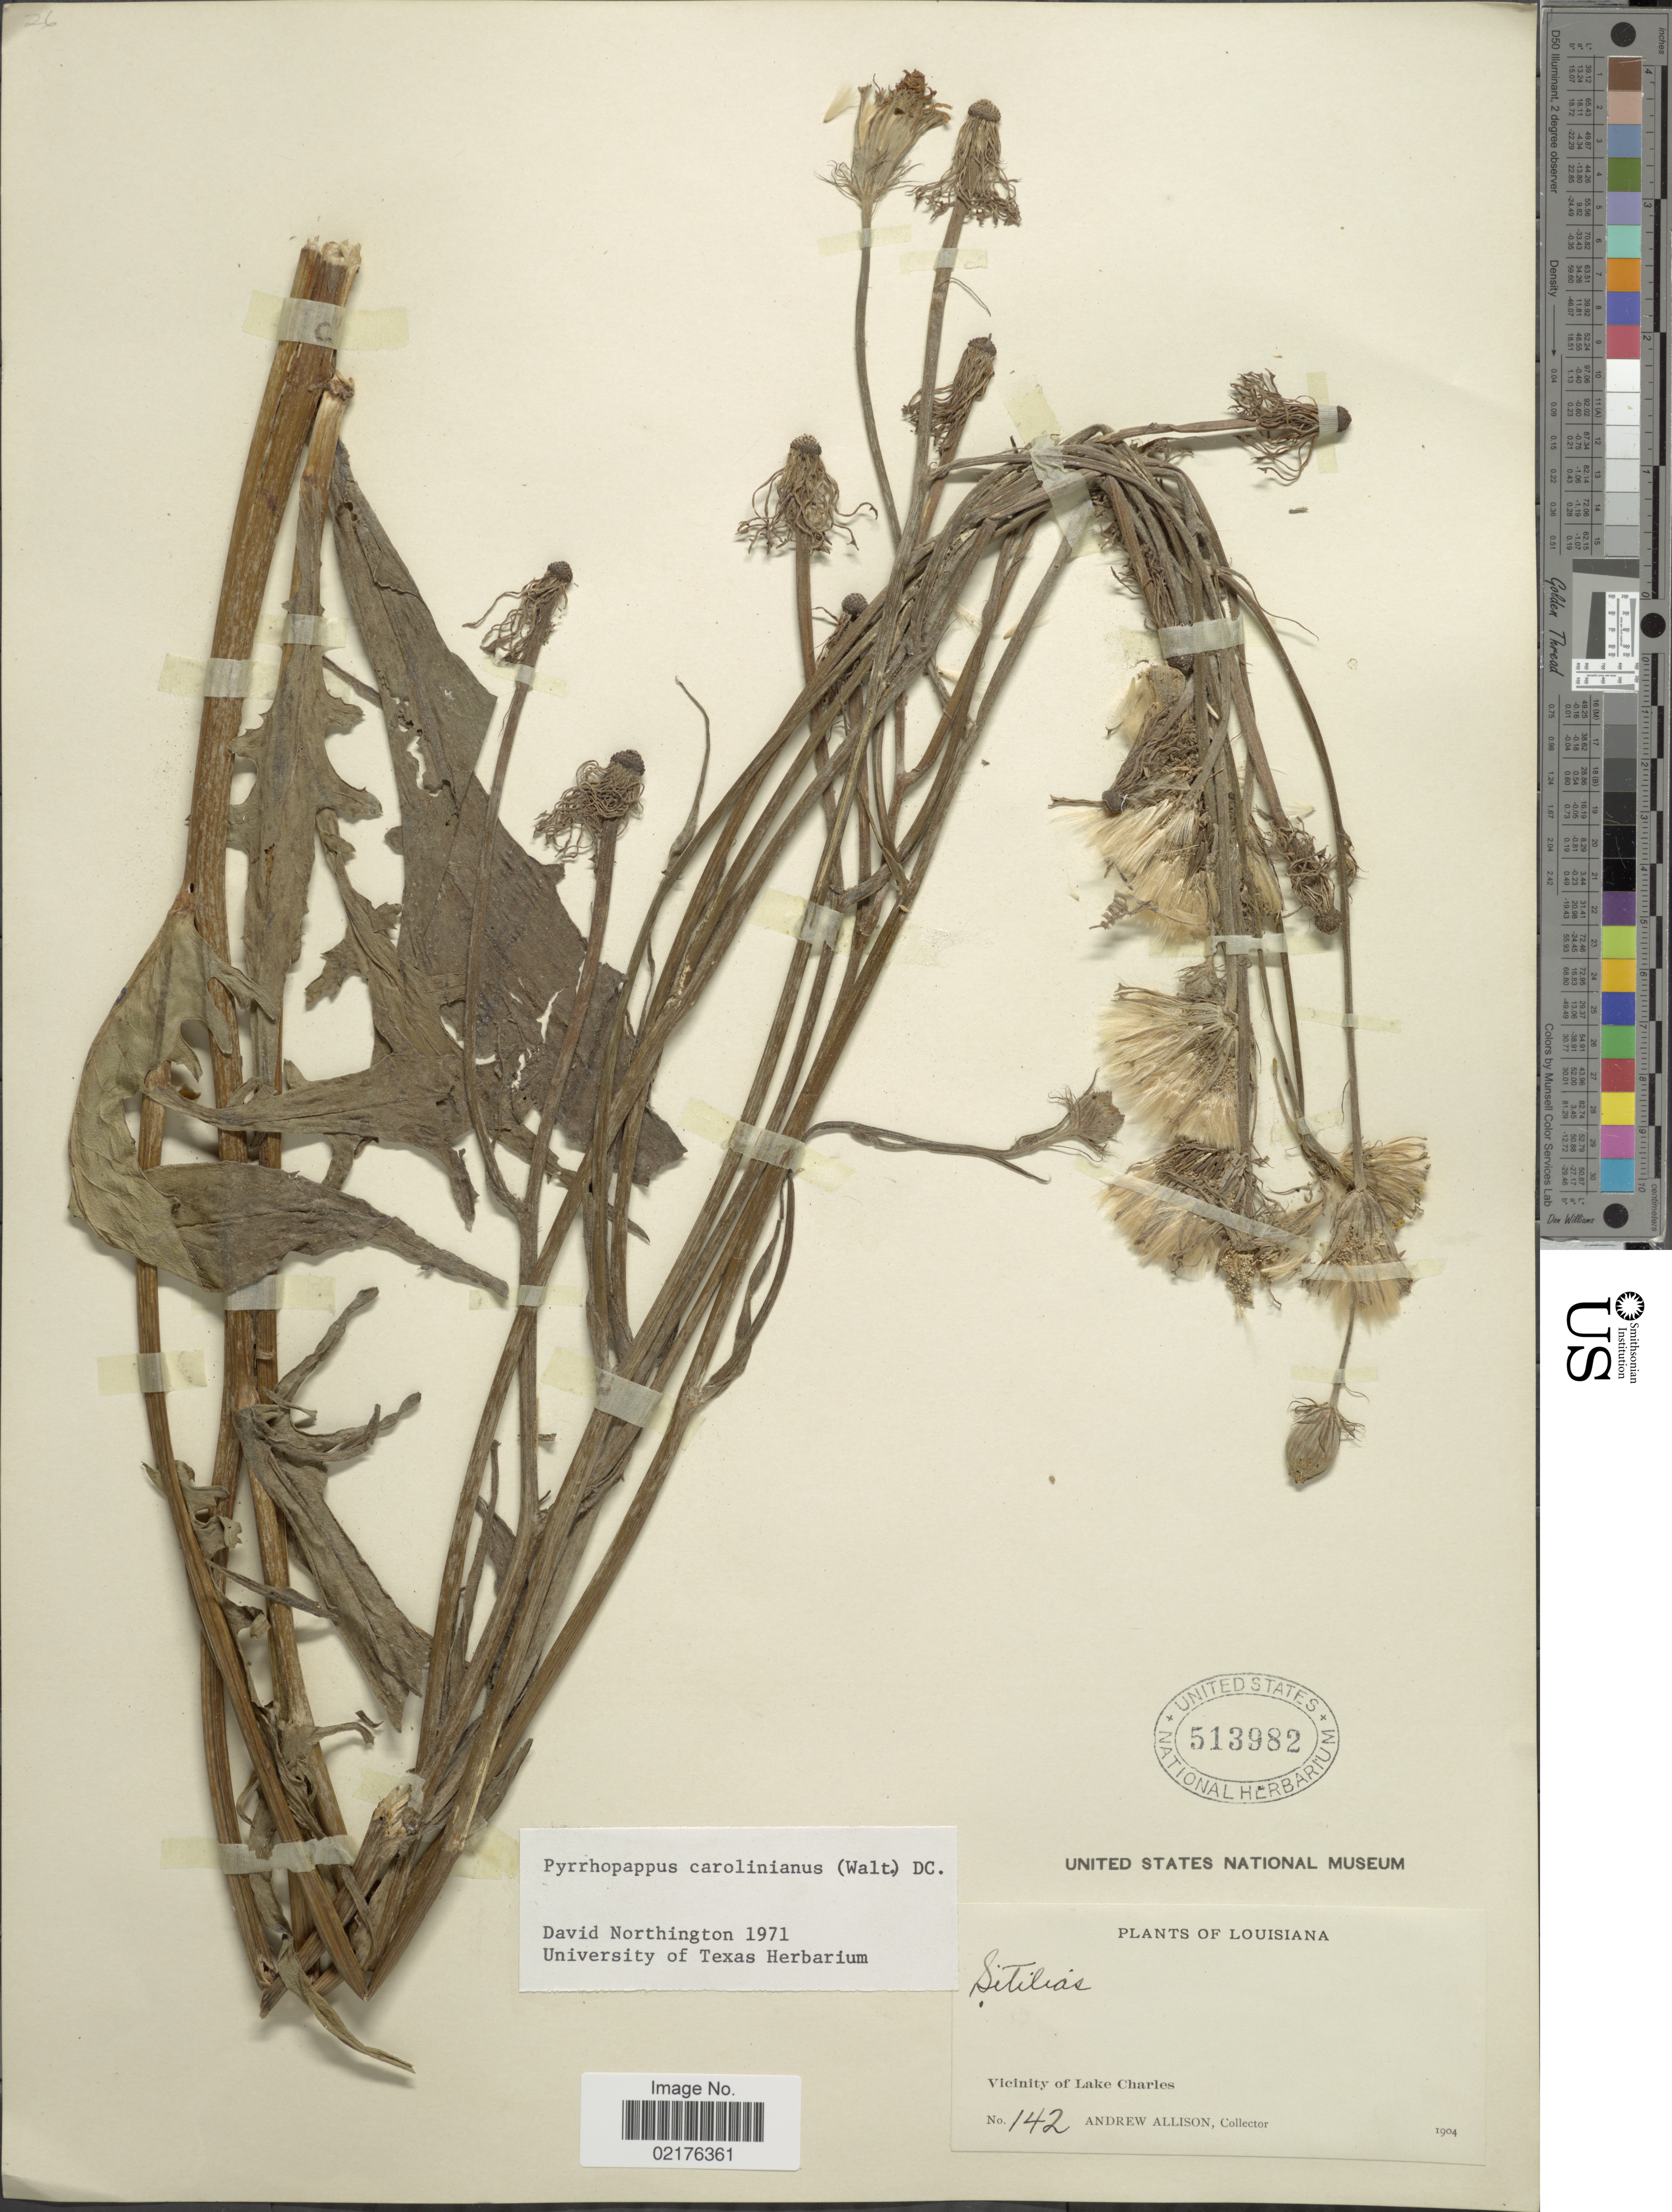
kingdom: Plantae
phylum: Tracheophyta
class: Magnoliopsida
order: Asterales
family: Asteraceae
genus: Pyrrhopappus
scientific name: Pyrrhopappus carolinianus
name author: (Walter) DC.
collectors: A. Allison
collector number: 142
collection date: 1904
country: United States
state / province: Louisiana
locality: Vicinity of Lake Charles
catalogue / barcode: US 513982